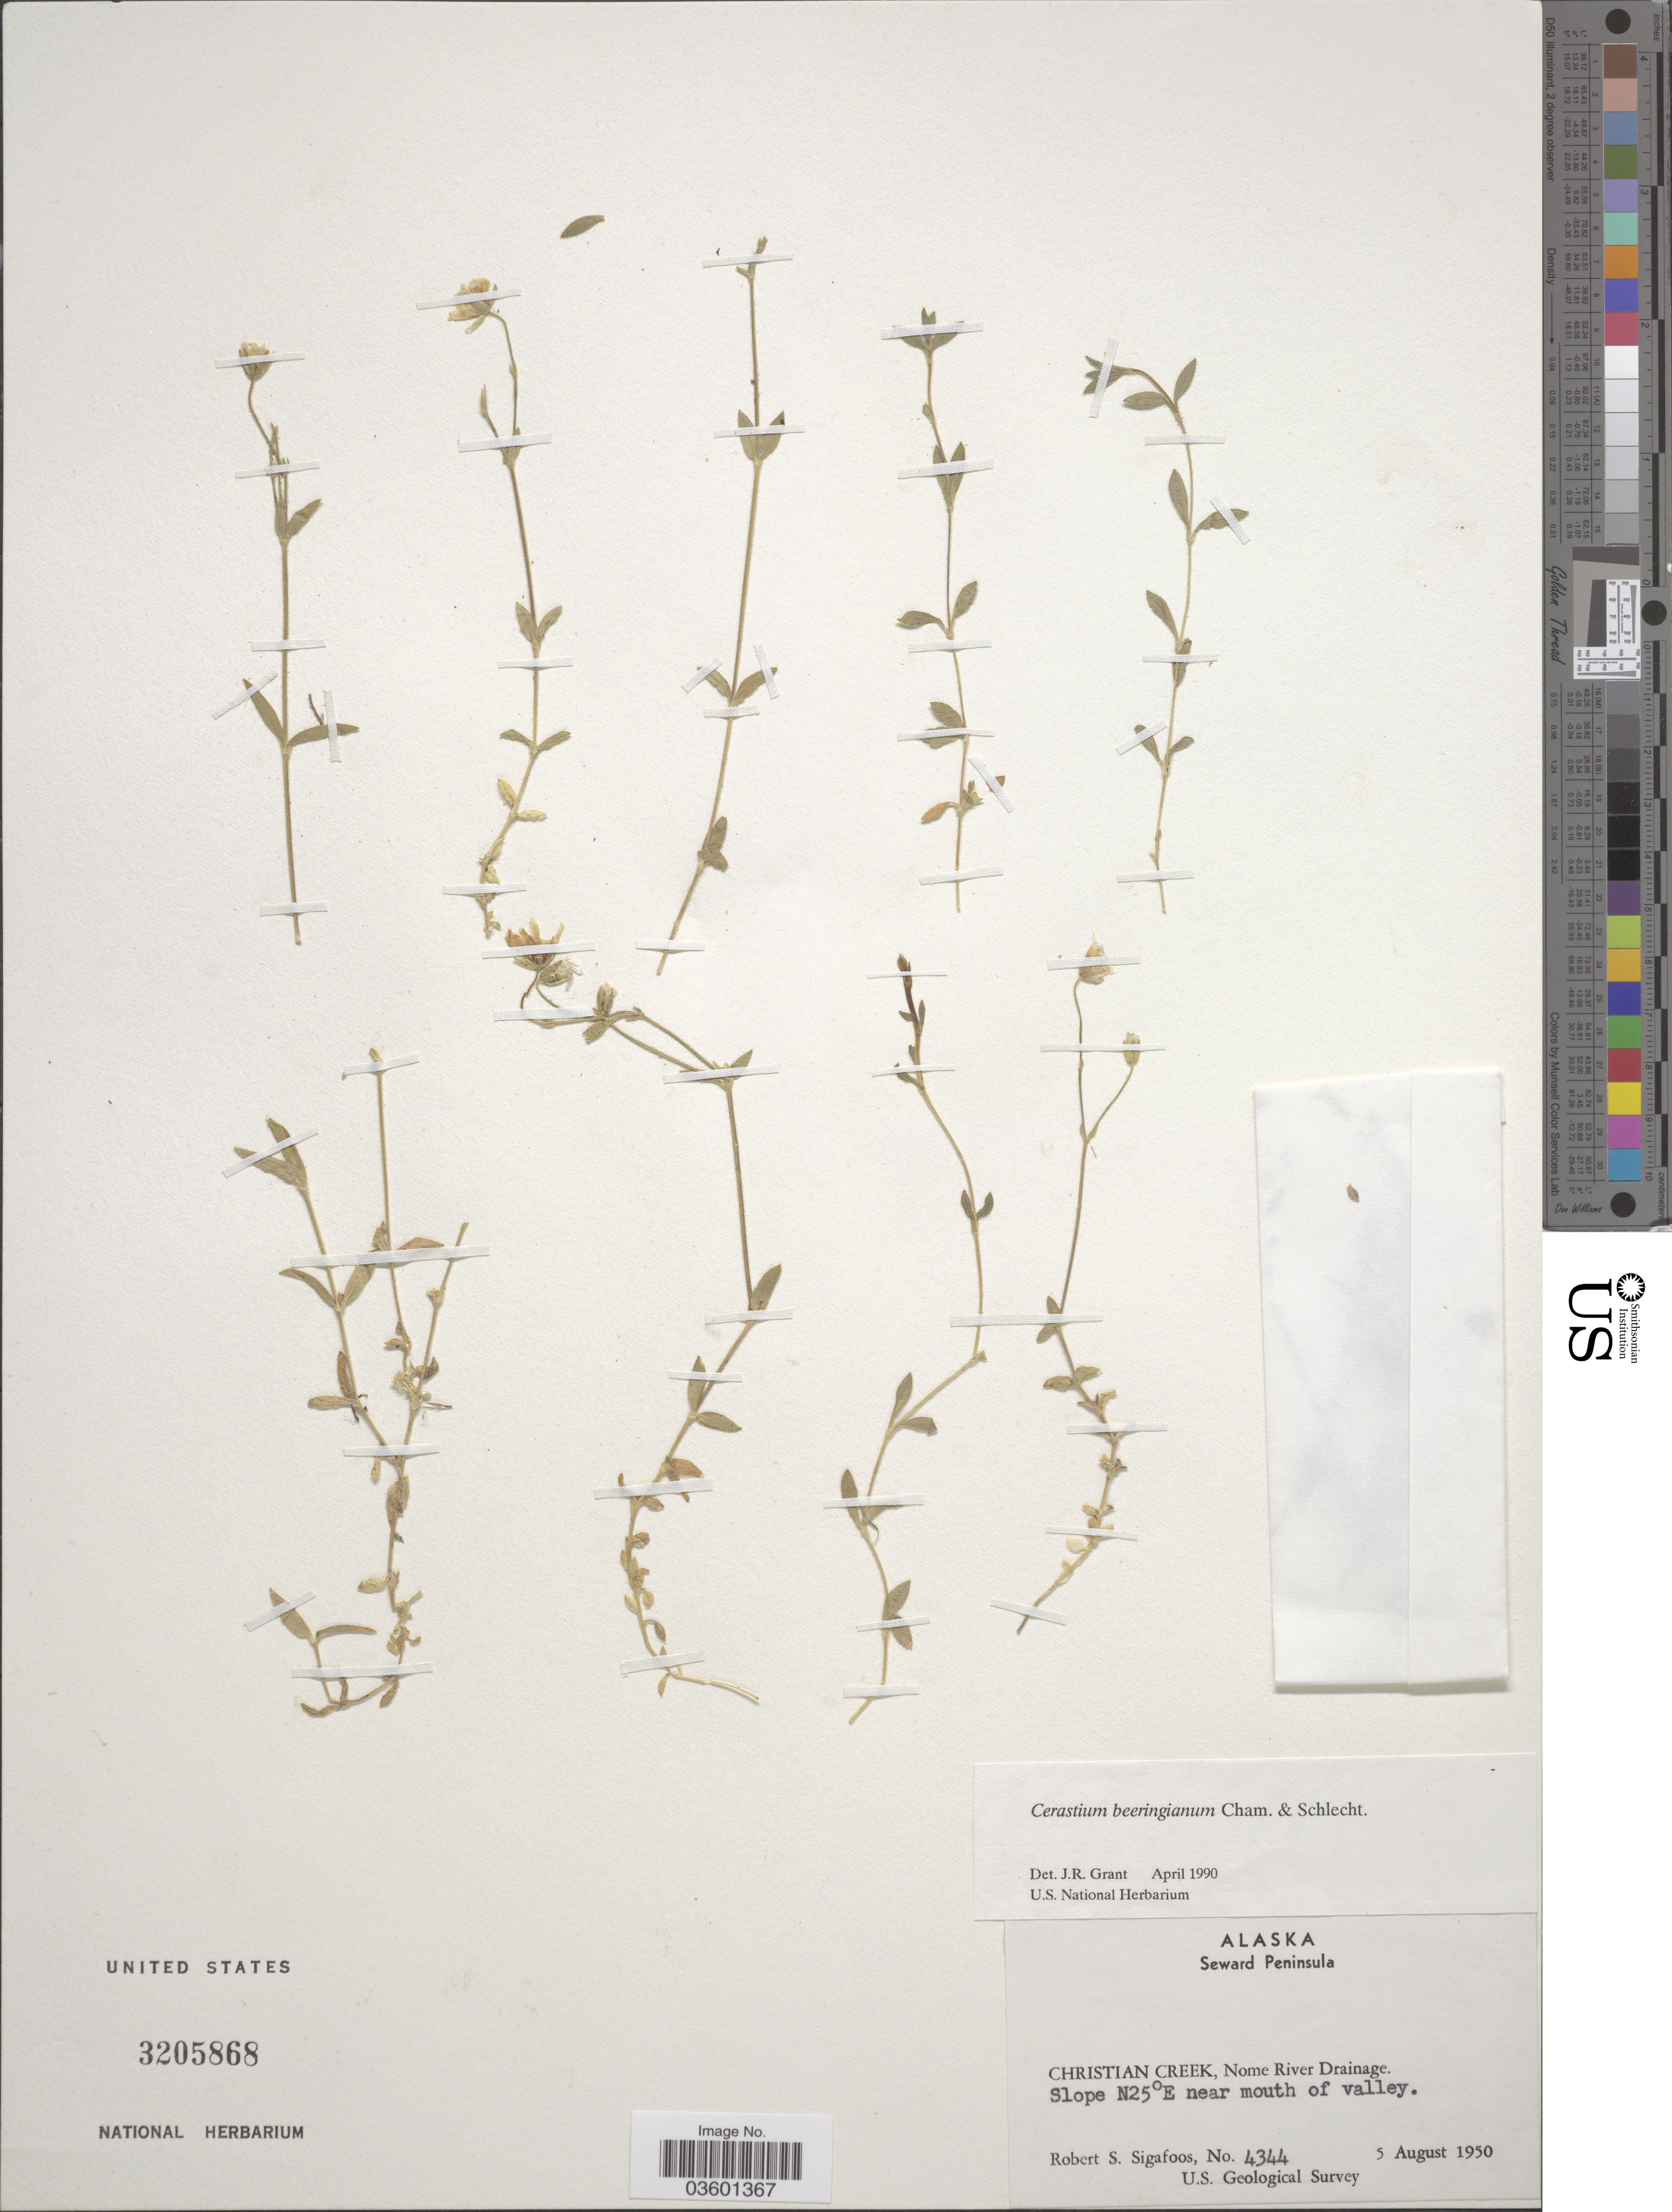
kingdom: Plantae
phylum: Tracheophyta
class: Magnoliopsida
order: Caryophyllales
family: Caryophyllaceae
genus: Cerastium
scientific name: Cerastium beeringianum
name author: Cham. & Schltdl.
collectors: R. Sigafoos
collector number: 4344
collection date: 1950-08-05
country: United States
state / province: Alaska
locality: Seward Peninsula. Christian Creek, Nome River Drainage. Slope N25°E near mouth of valley.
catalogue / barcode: US 3205868